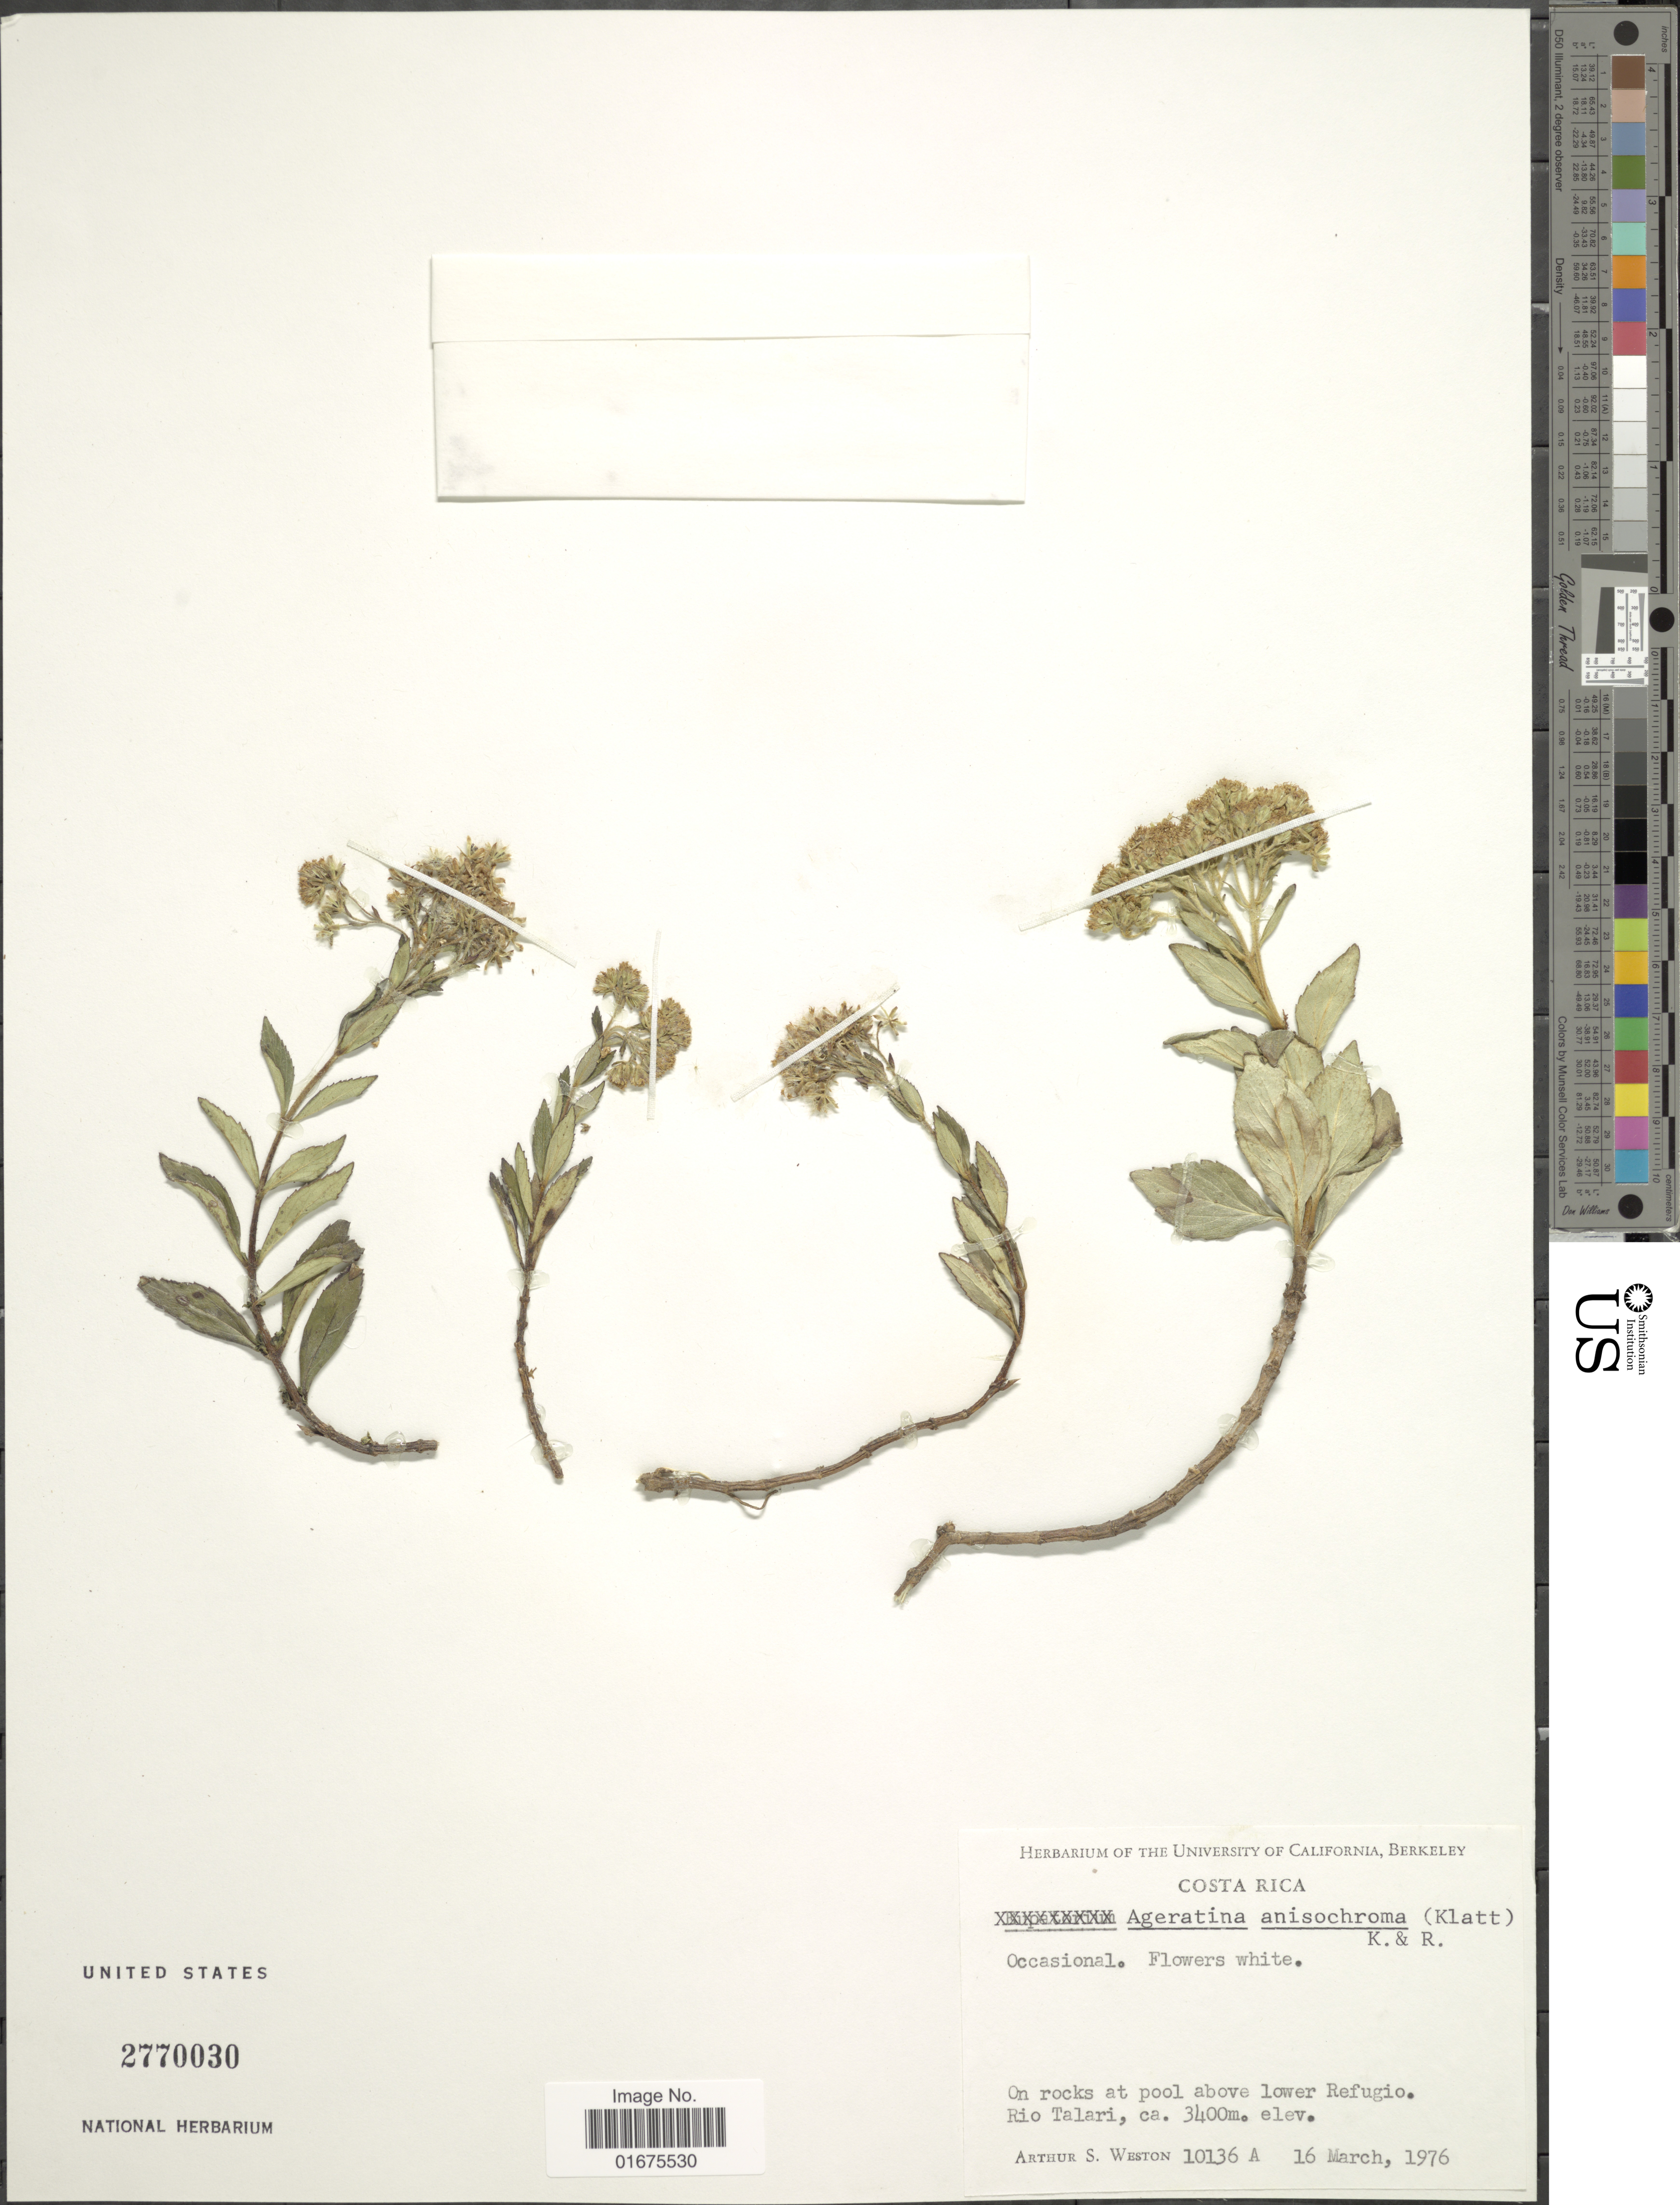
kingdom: Plantae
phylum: Tracheophyta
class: Magnoliopsida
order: Asterales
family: Asteraceae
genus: Ageratina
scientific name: Ageratina anisochroma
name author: (Klatt) R.M. King & H. Rob.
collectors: A. Weston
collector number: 10136A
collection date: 1976-03-16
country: Costa Rica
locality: On rocks at pool above lower Refugio. Rio Talari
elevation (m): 3400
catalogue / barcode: US 2770030